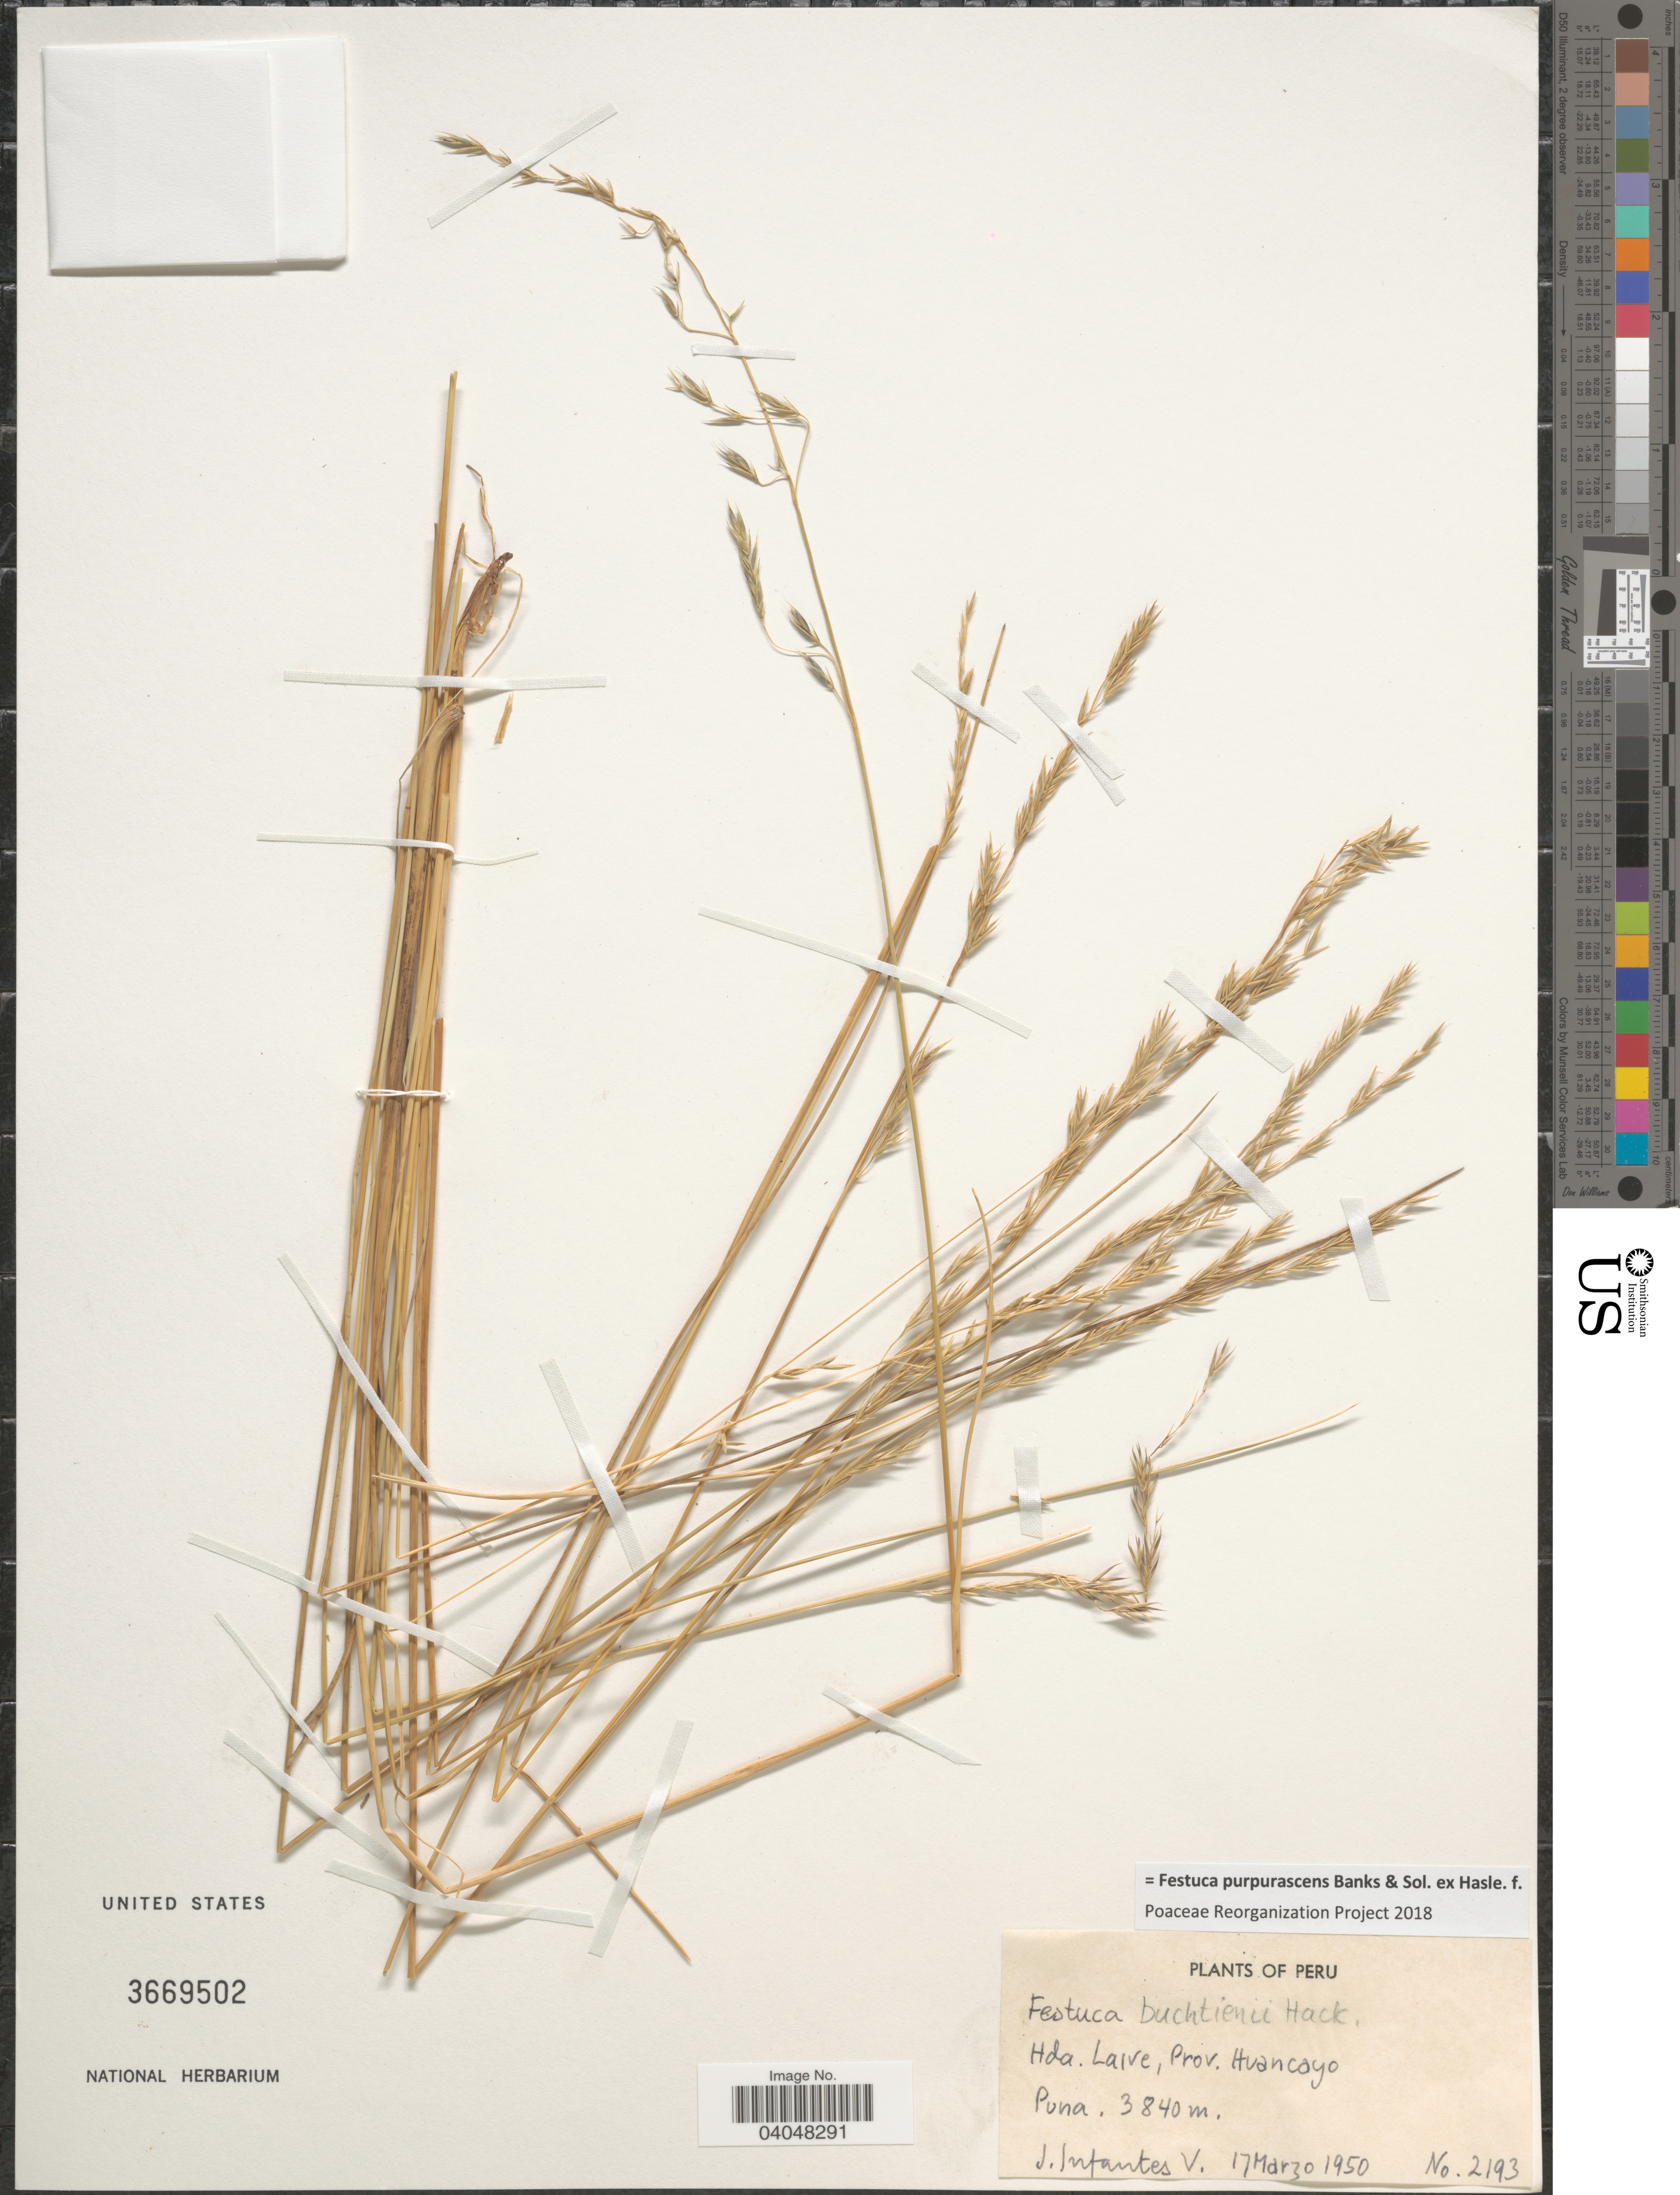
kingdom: Plantae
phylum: Tracheophyta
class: Liliopsida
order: Poales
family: Poaceae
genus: Festuca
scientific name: Festuca purpurascens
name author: Banks & Sol. ex Hook. f.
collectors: Infantes V.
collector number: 2193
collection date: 1950-03-17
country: Peru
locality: Hda. Laive, Prov. Huancayo. Puna.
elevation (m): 3840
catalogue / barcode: US 3669502